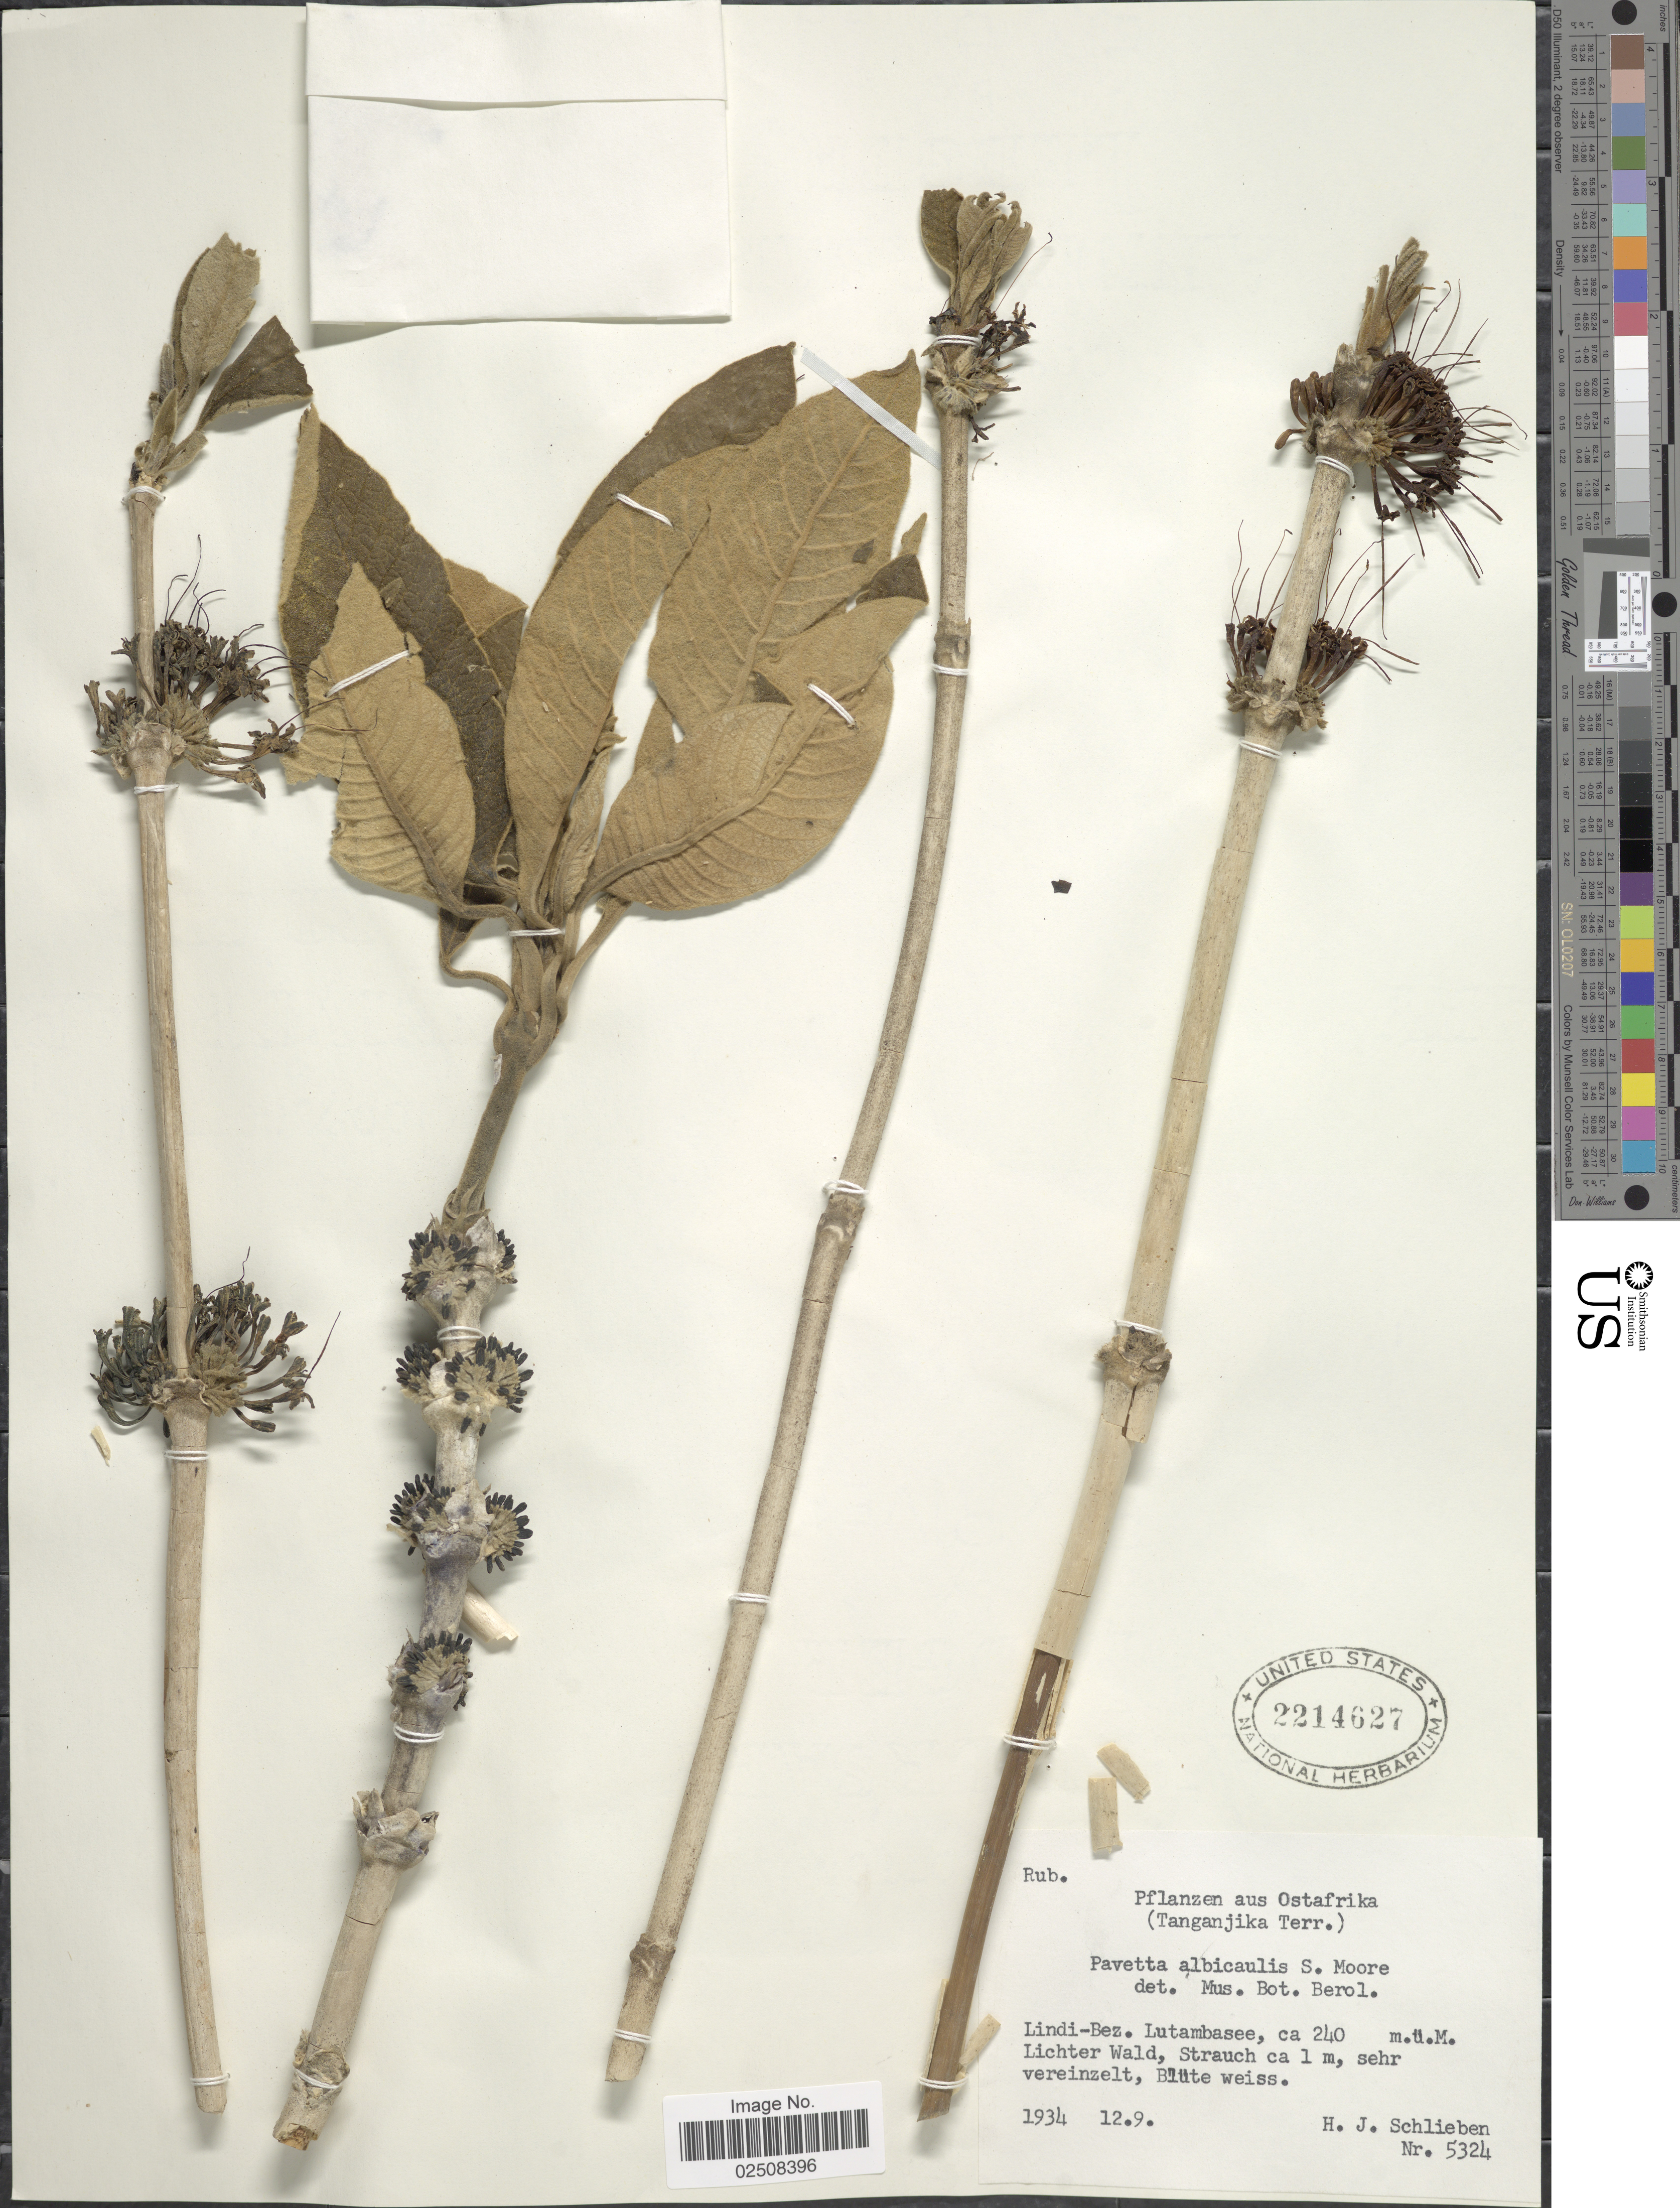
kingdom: Plantae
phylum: Tracheophyta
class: Magnoliopsida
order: Gentianales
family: Rubiaceae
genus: Pavetta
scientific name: Pavetta albicaulis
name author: S. Moore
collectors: H. J. Schlieben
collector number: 5324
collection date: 1934-09-12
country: Tanzania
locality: Ostafrika. (Tanganjika Terr.). Lindi-Bez. Lutambasee.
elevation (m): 240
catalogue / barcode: US 2214627